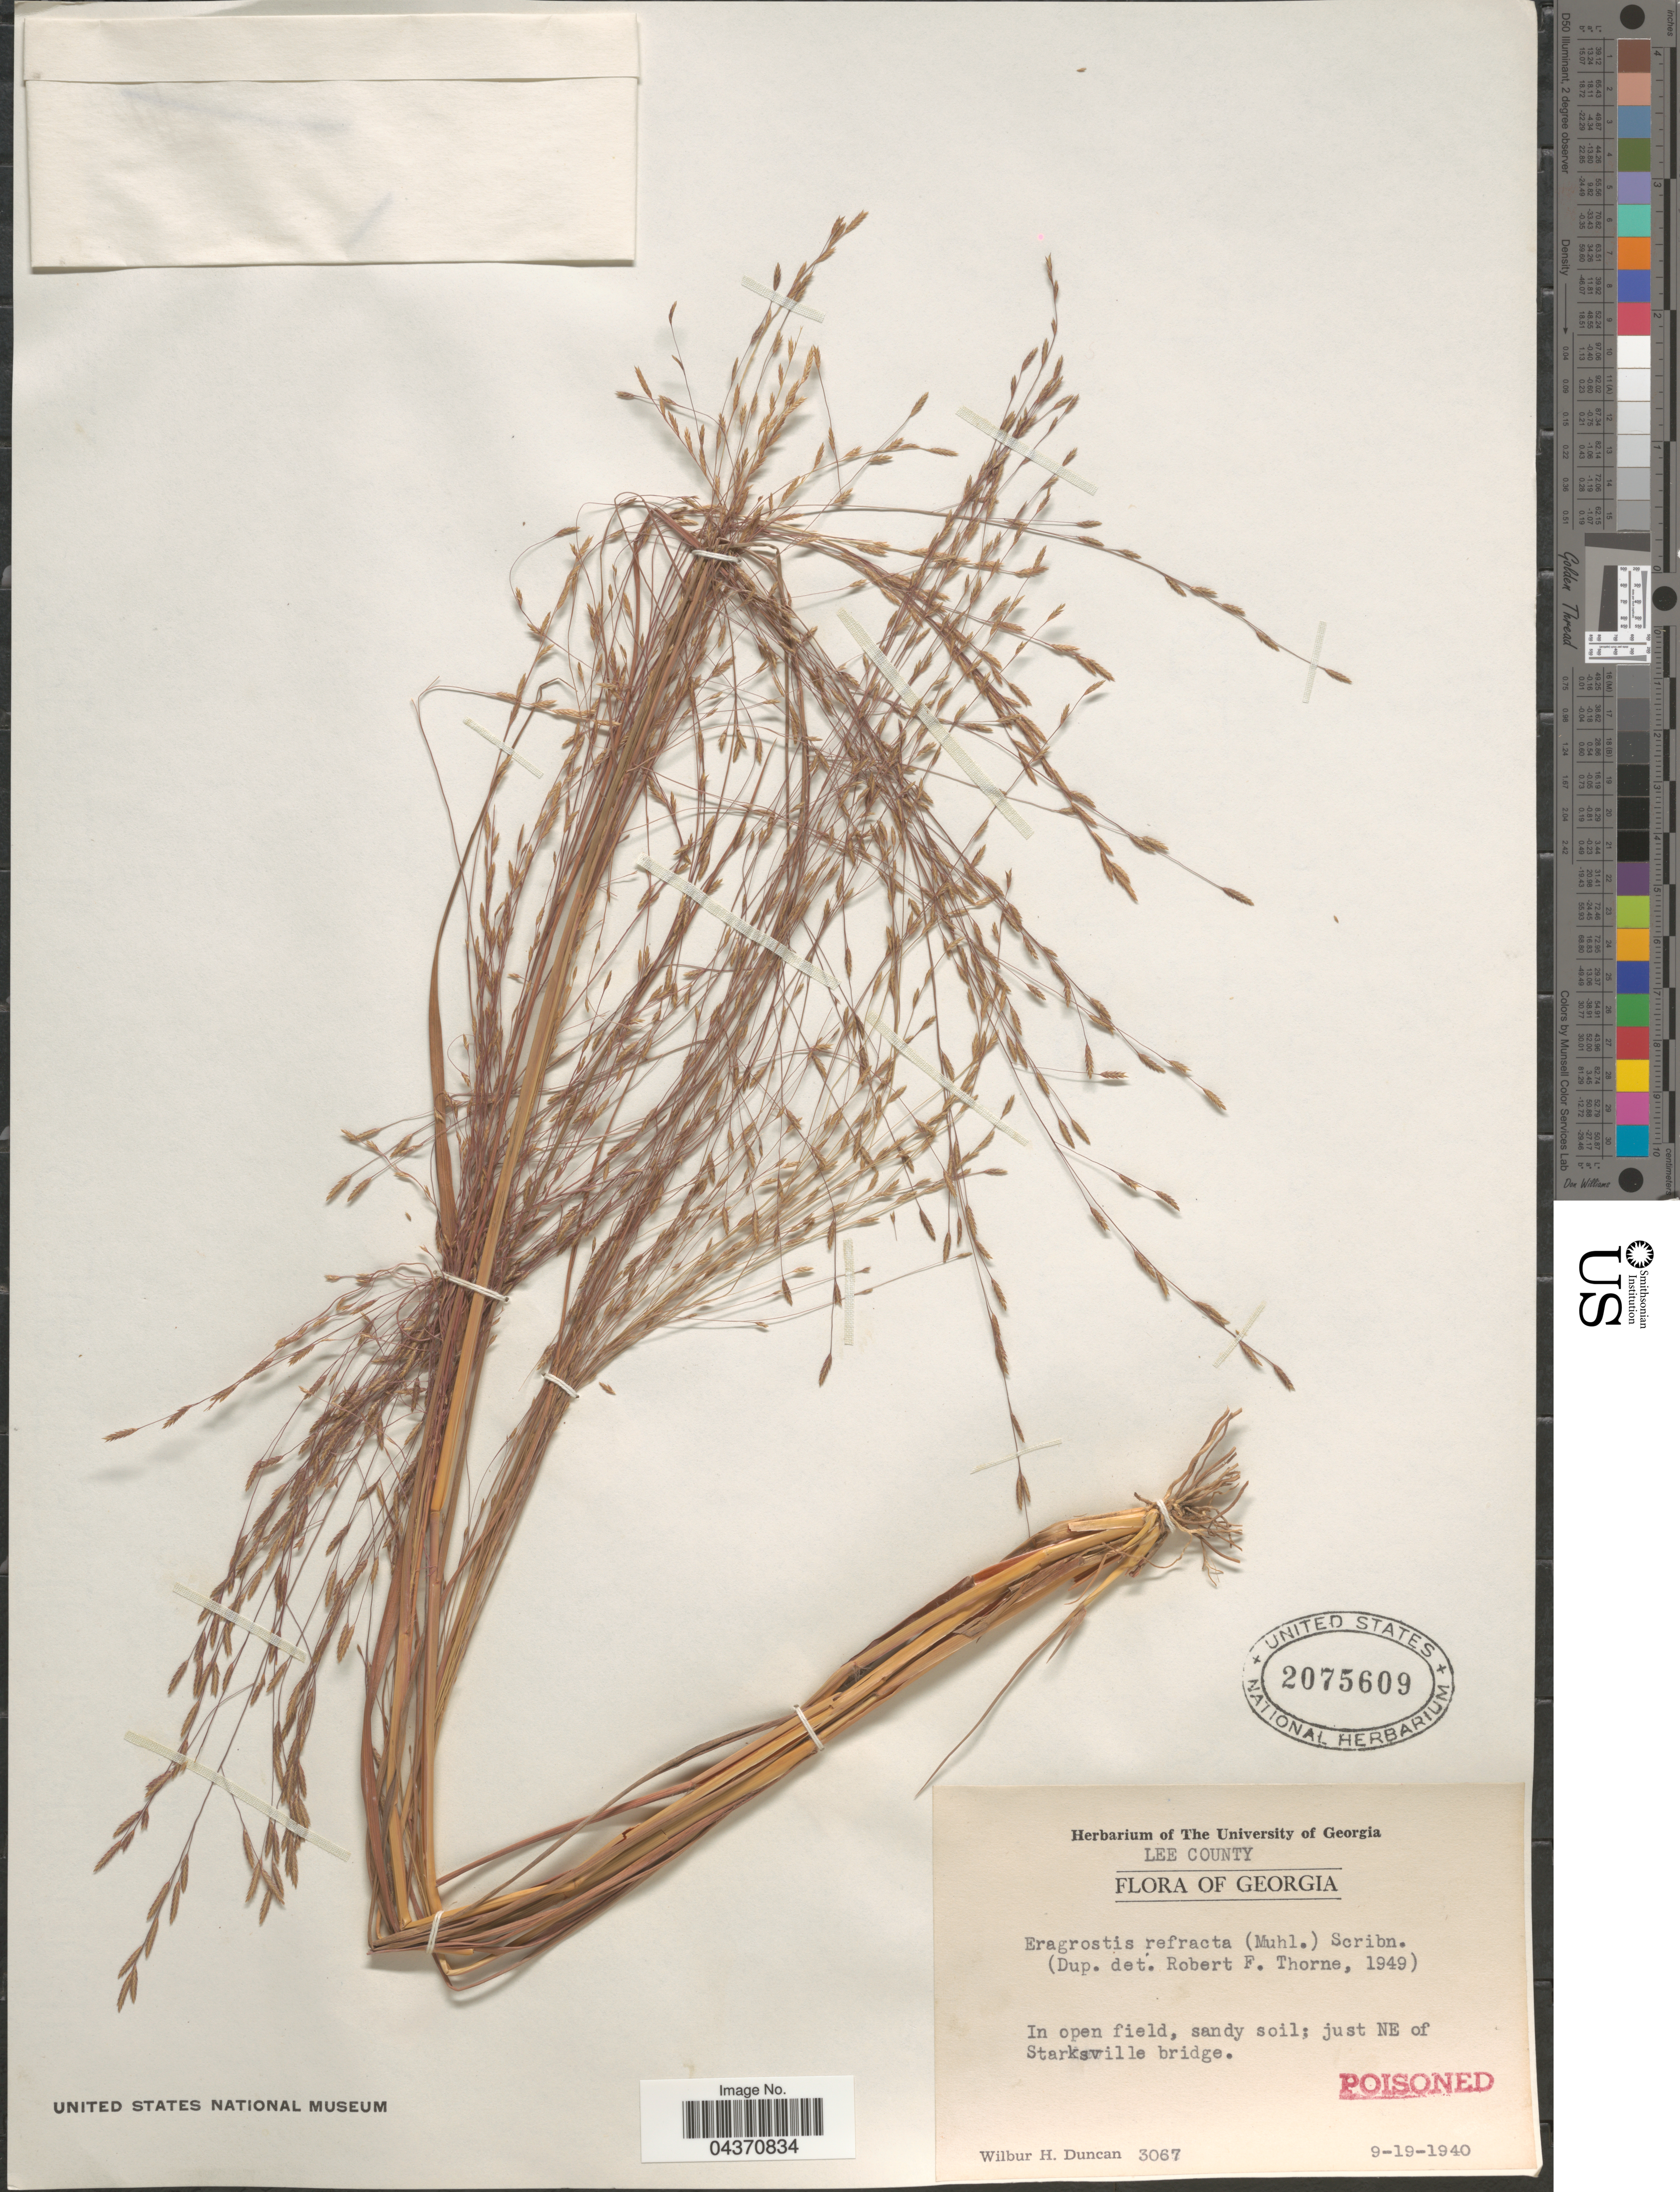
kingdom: Plantae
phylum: Tracheophyta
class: Liliopsida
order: Poales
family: Poaceae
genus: Eragrostis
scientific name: Eragrostis refracta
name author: (Muhl.) Scribn.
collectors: W. H. Duncan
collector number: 3067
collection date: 1940-09-19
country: United States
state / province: Georgia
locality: Lee County. In open field, sandy soil: just NE of Starksville bridge.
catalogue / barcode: US 2075609